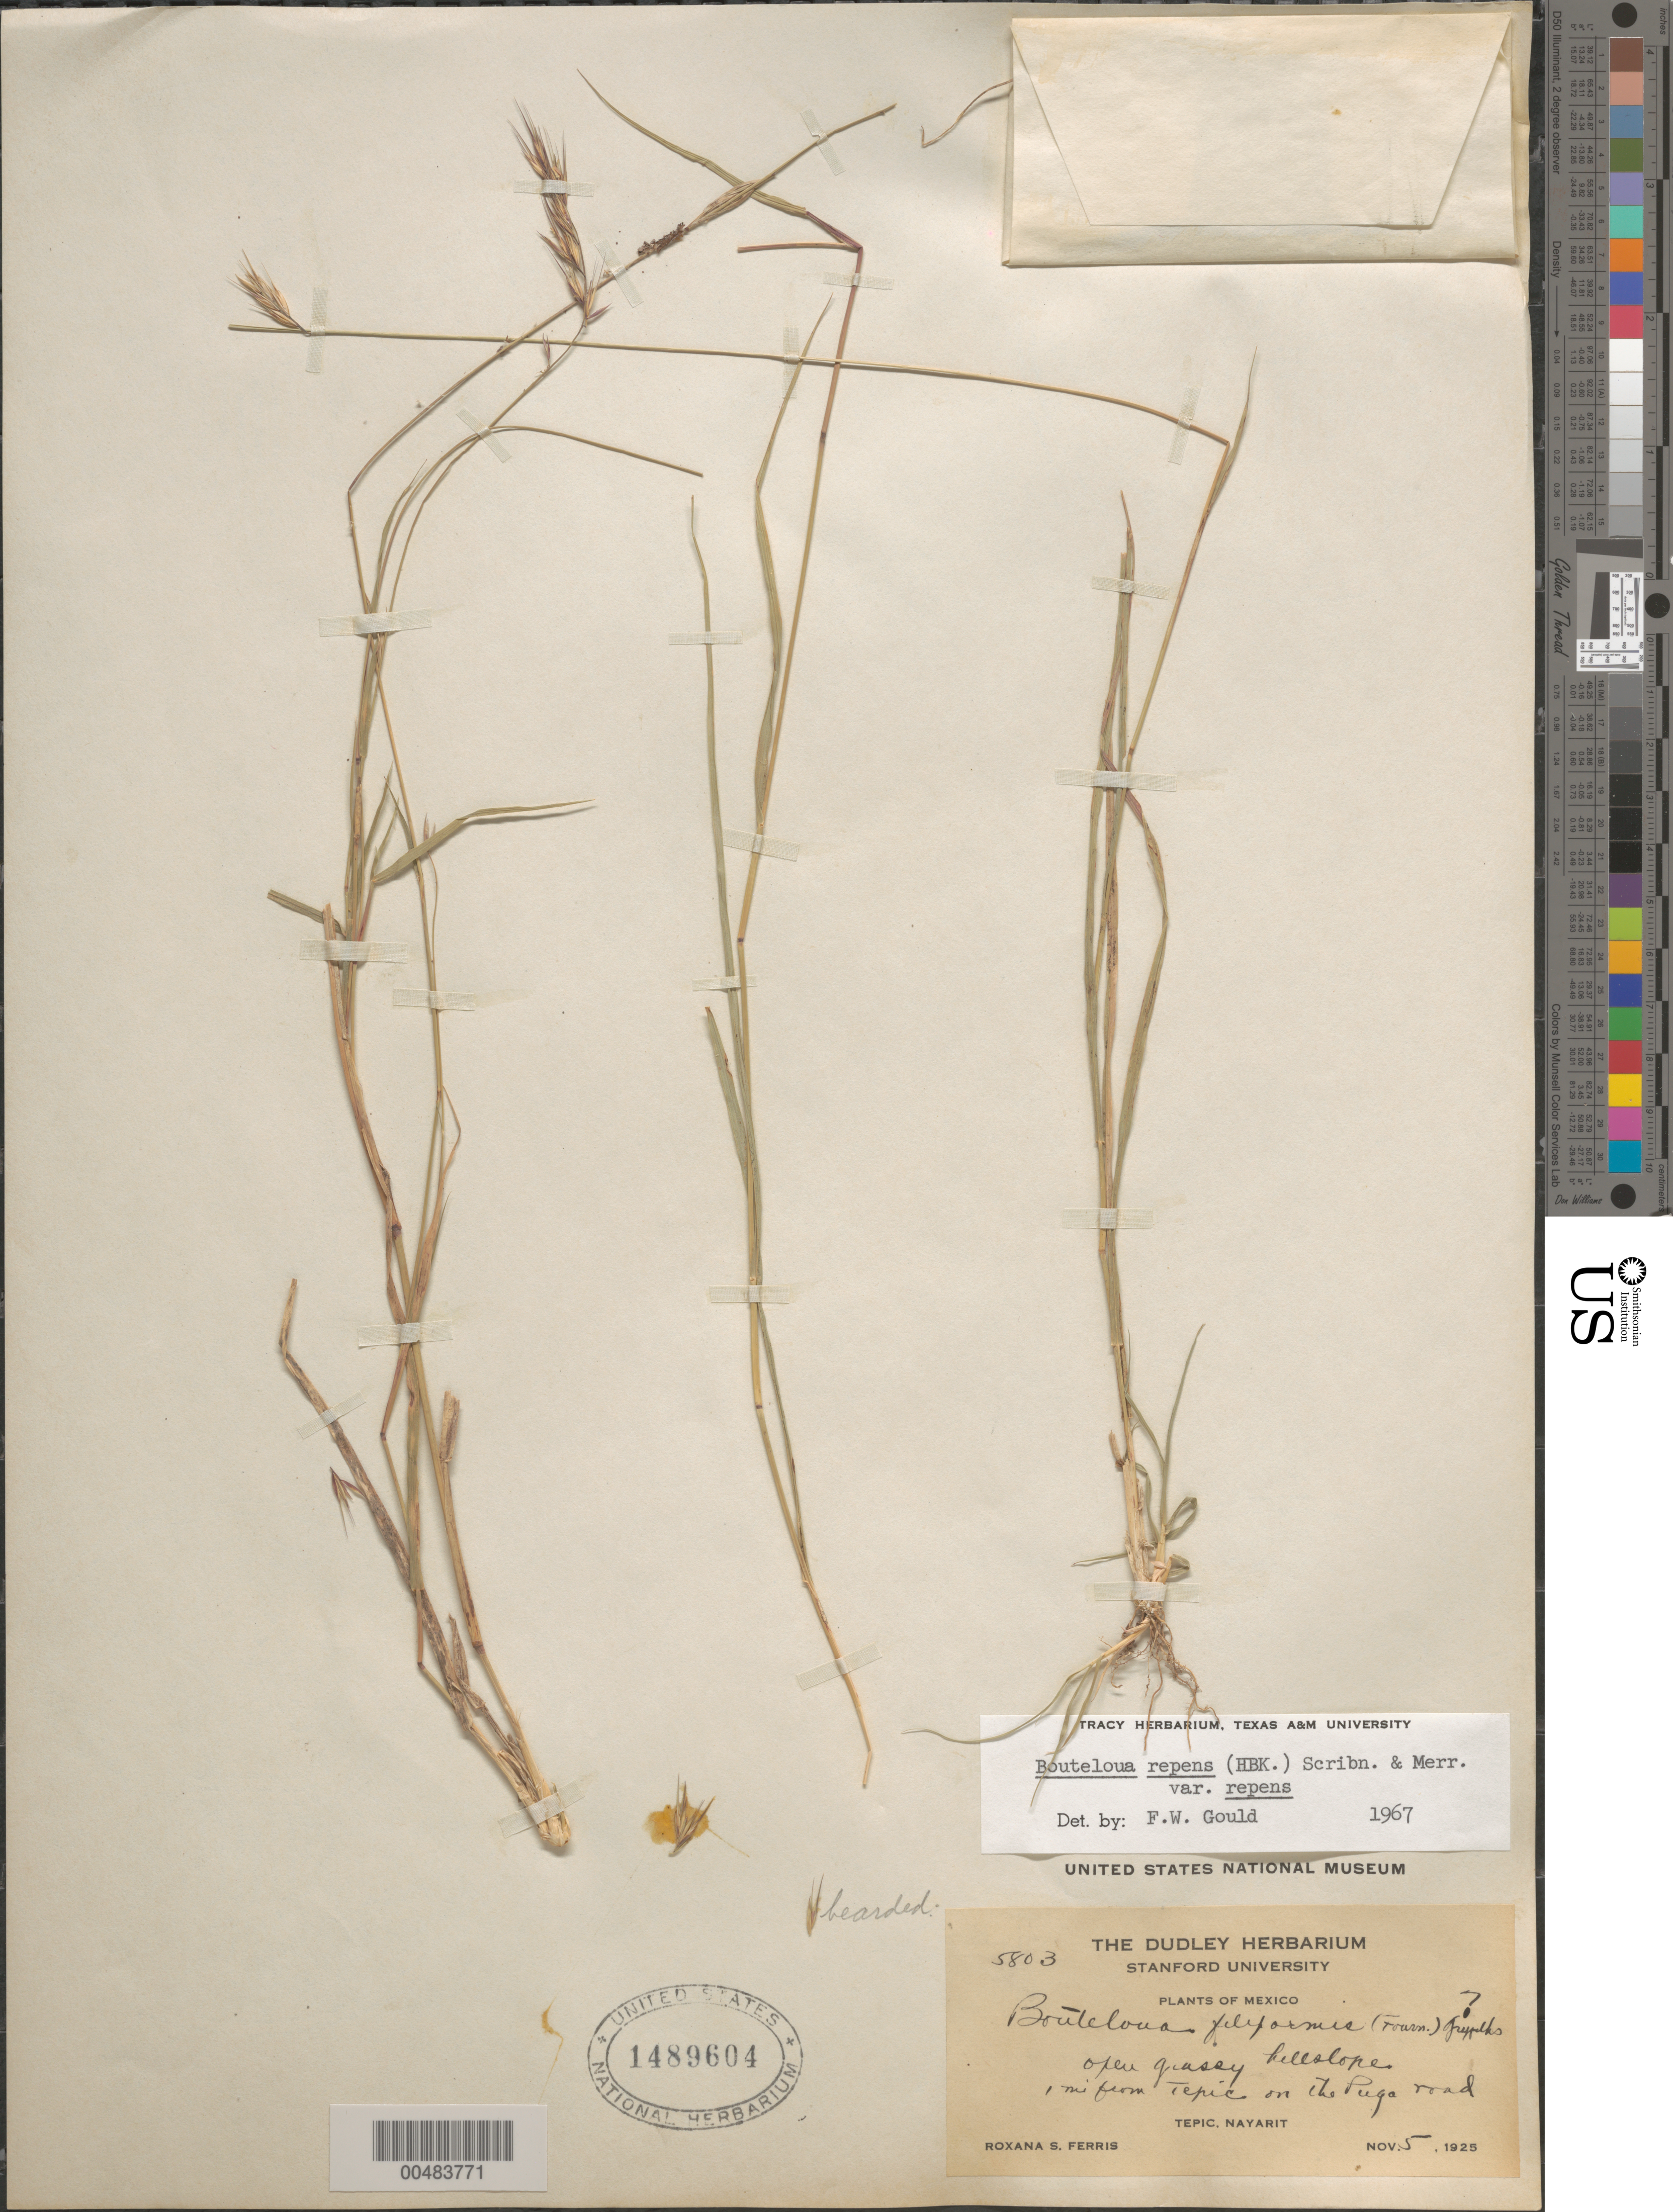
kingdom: Plantae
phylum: Tracheophyta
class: Liliopsida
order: Poales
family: Poaceae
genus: Bouteloua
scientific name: Bouteloua repens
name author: (Kunth) Scribn. & Merr.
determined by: Gould, F. W.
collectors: R. S. Ferris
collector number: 5803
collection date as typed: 5 Nov 1925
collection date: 1925-11-05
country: Mexico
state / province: Nayarit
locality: Tepic, 1 mi from Tepic on the Puga rd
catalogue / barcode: US 1489604